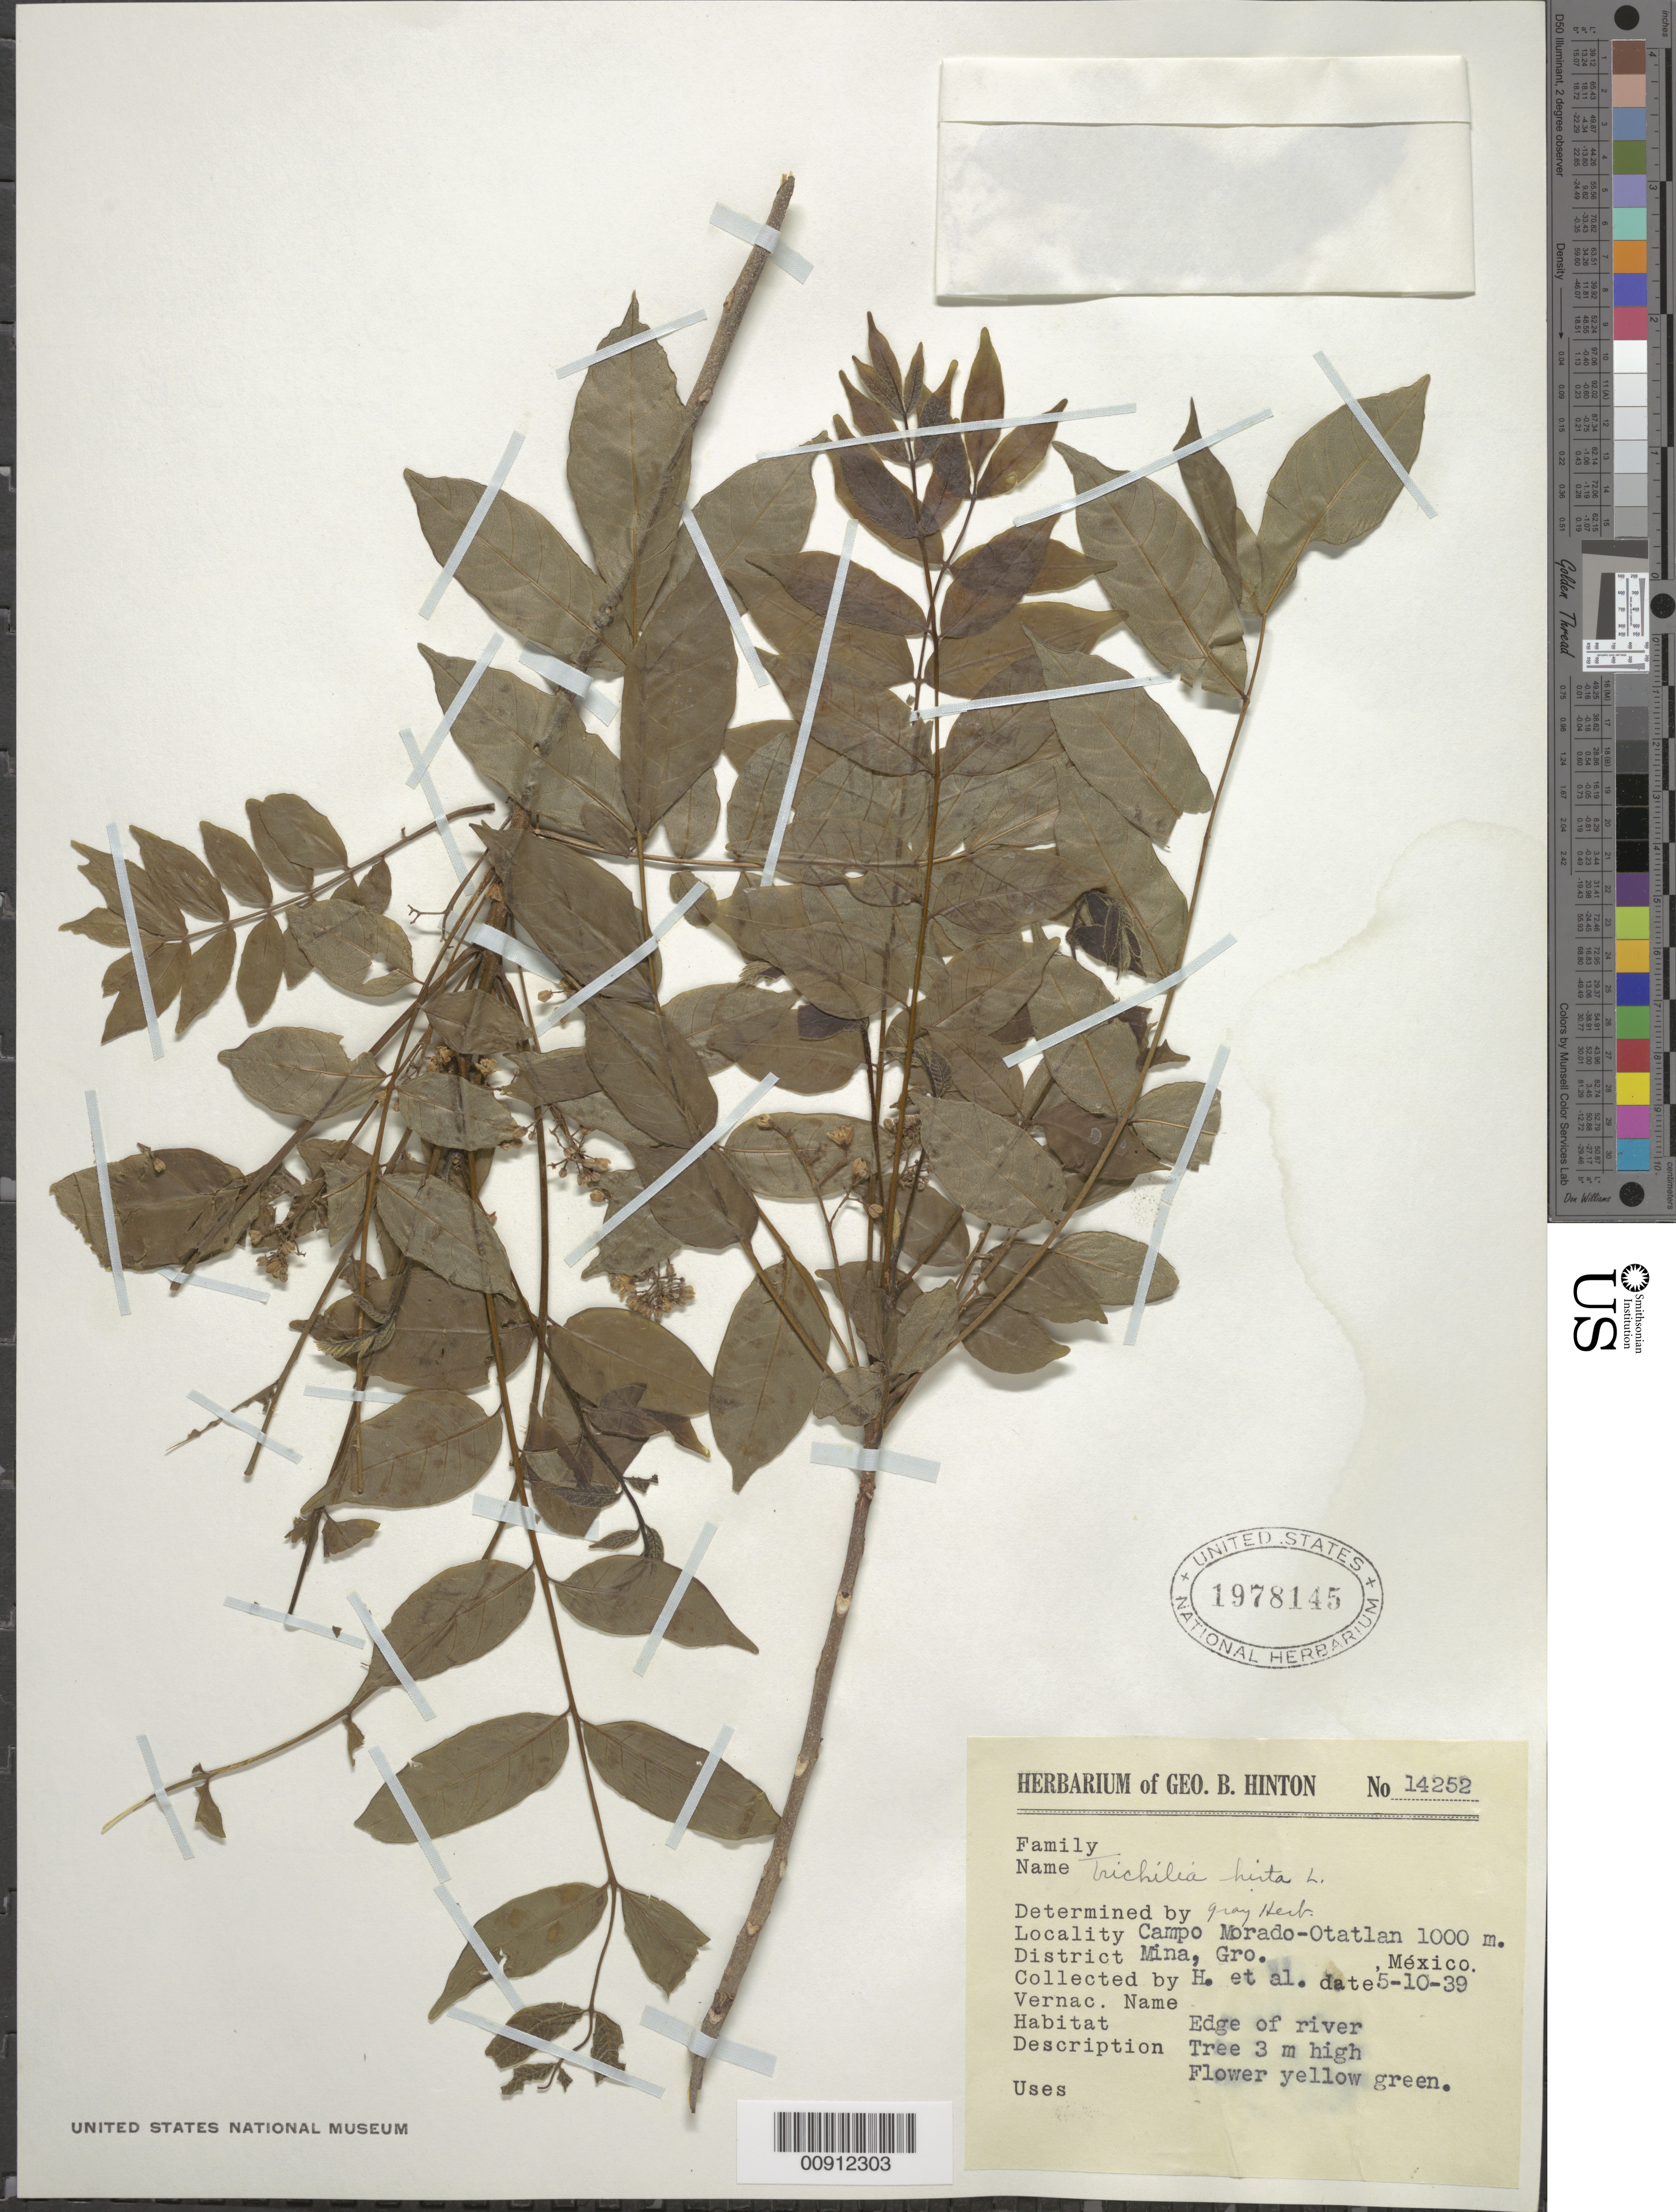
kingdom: Plantae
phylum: Tracheophyta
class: Magnoliopsida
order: Sapindales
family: Meliaceae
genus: Trichilia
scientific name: Trichilia hirta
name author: L.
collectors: G. B. Hinton & et al.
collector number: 14252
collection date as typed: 10 May 1939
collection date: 1939-05-10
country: Mexico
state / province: Guerrero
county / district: Mina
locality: Campo Morado - Otatlan, District Mina, Guerrero.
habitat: Edge of river.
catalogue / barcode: US 1978145